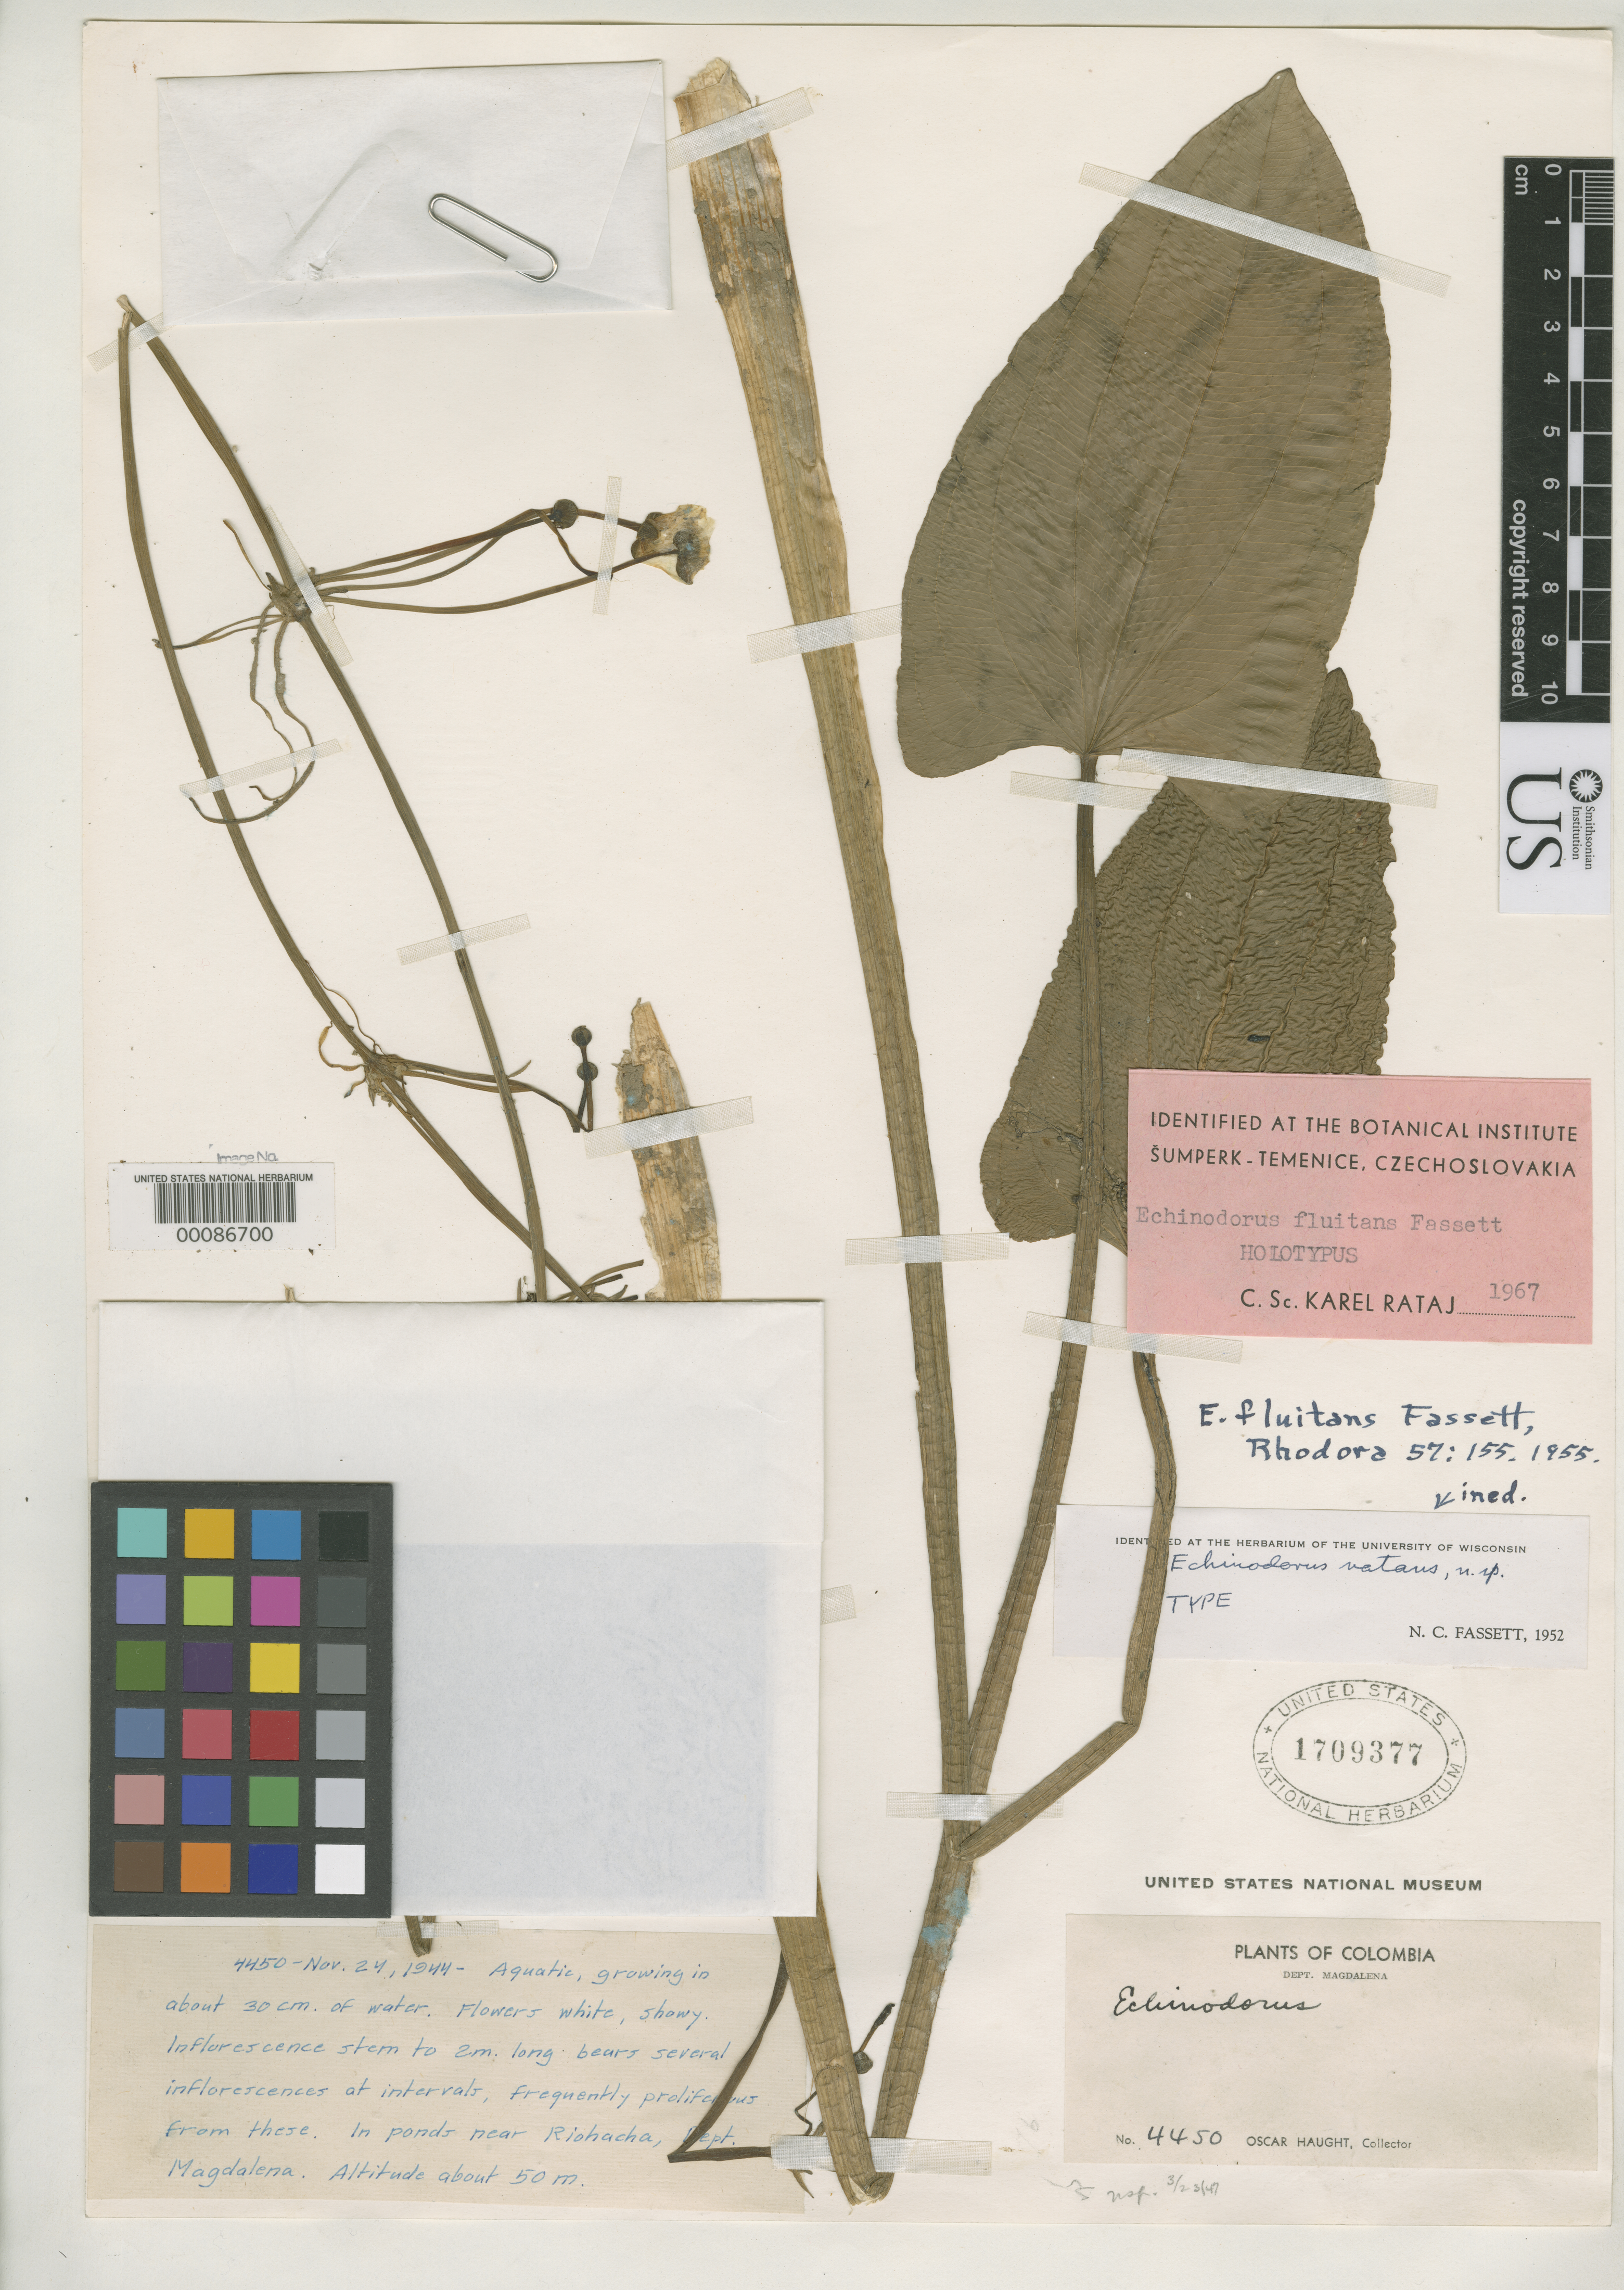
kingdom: Plantae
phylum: Tracheophyta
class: Liliopsida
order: Alismatales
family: Alismataceae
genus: Echinodorus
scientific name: Echinodorus fluitans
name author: Fassett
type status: Holotype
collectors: O. L. Haught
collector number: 4450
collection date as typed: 24 Nov 1944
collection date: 1944-11-24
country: Colombia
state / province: Magdalena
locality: Near Rio Hacha.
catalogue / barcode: US 1709377